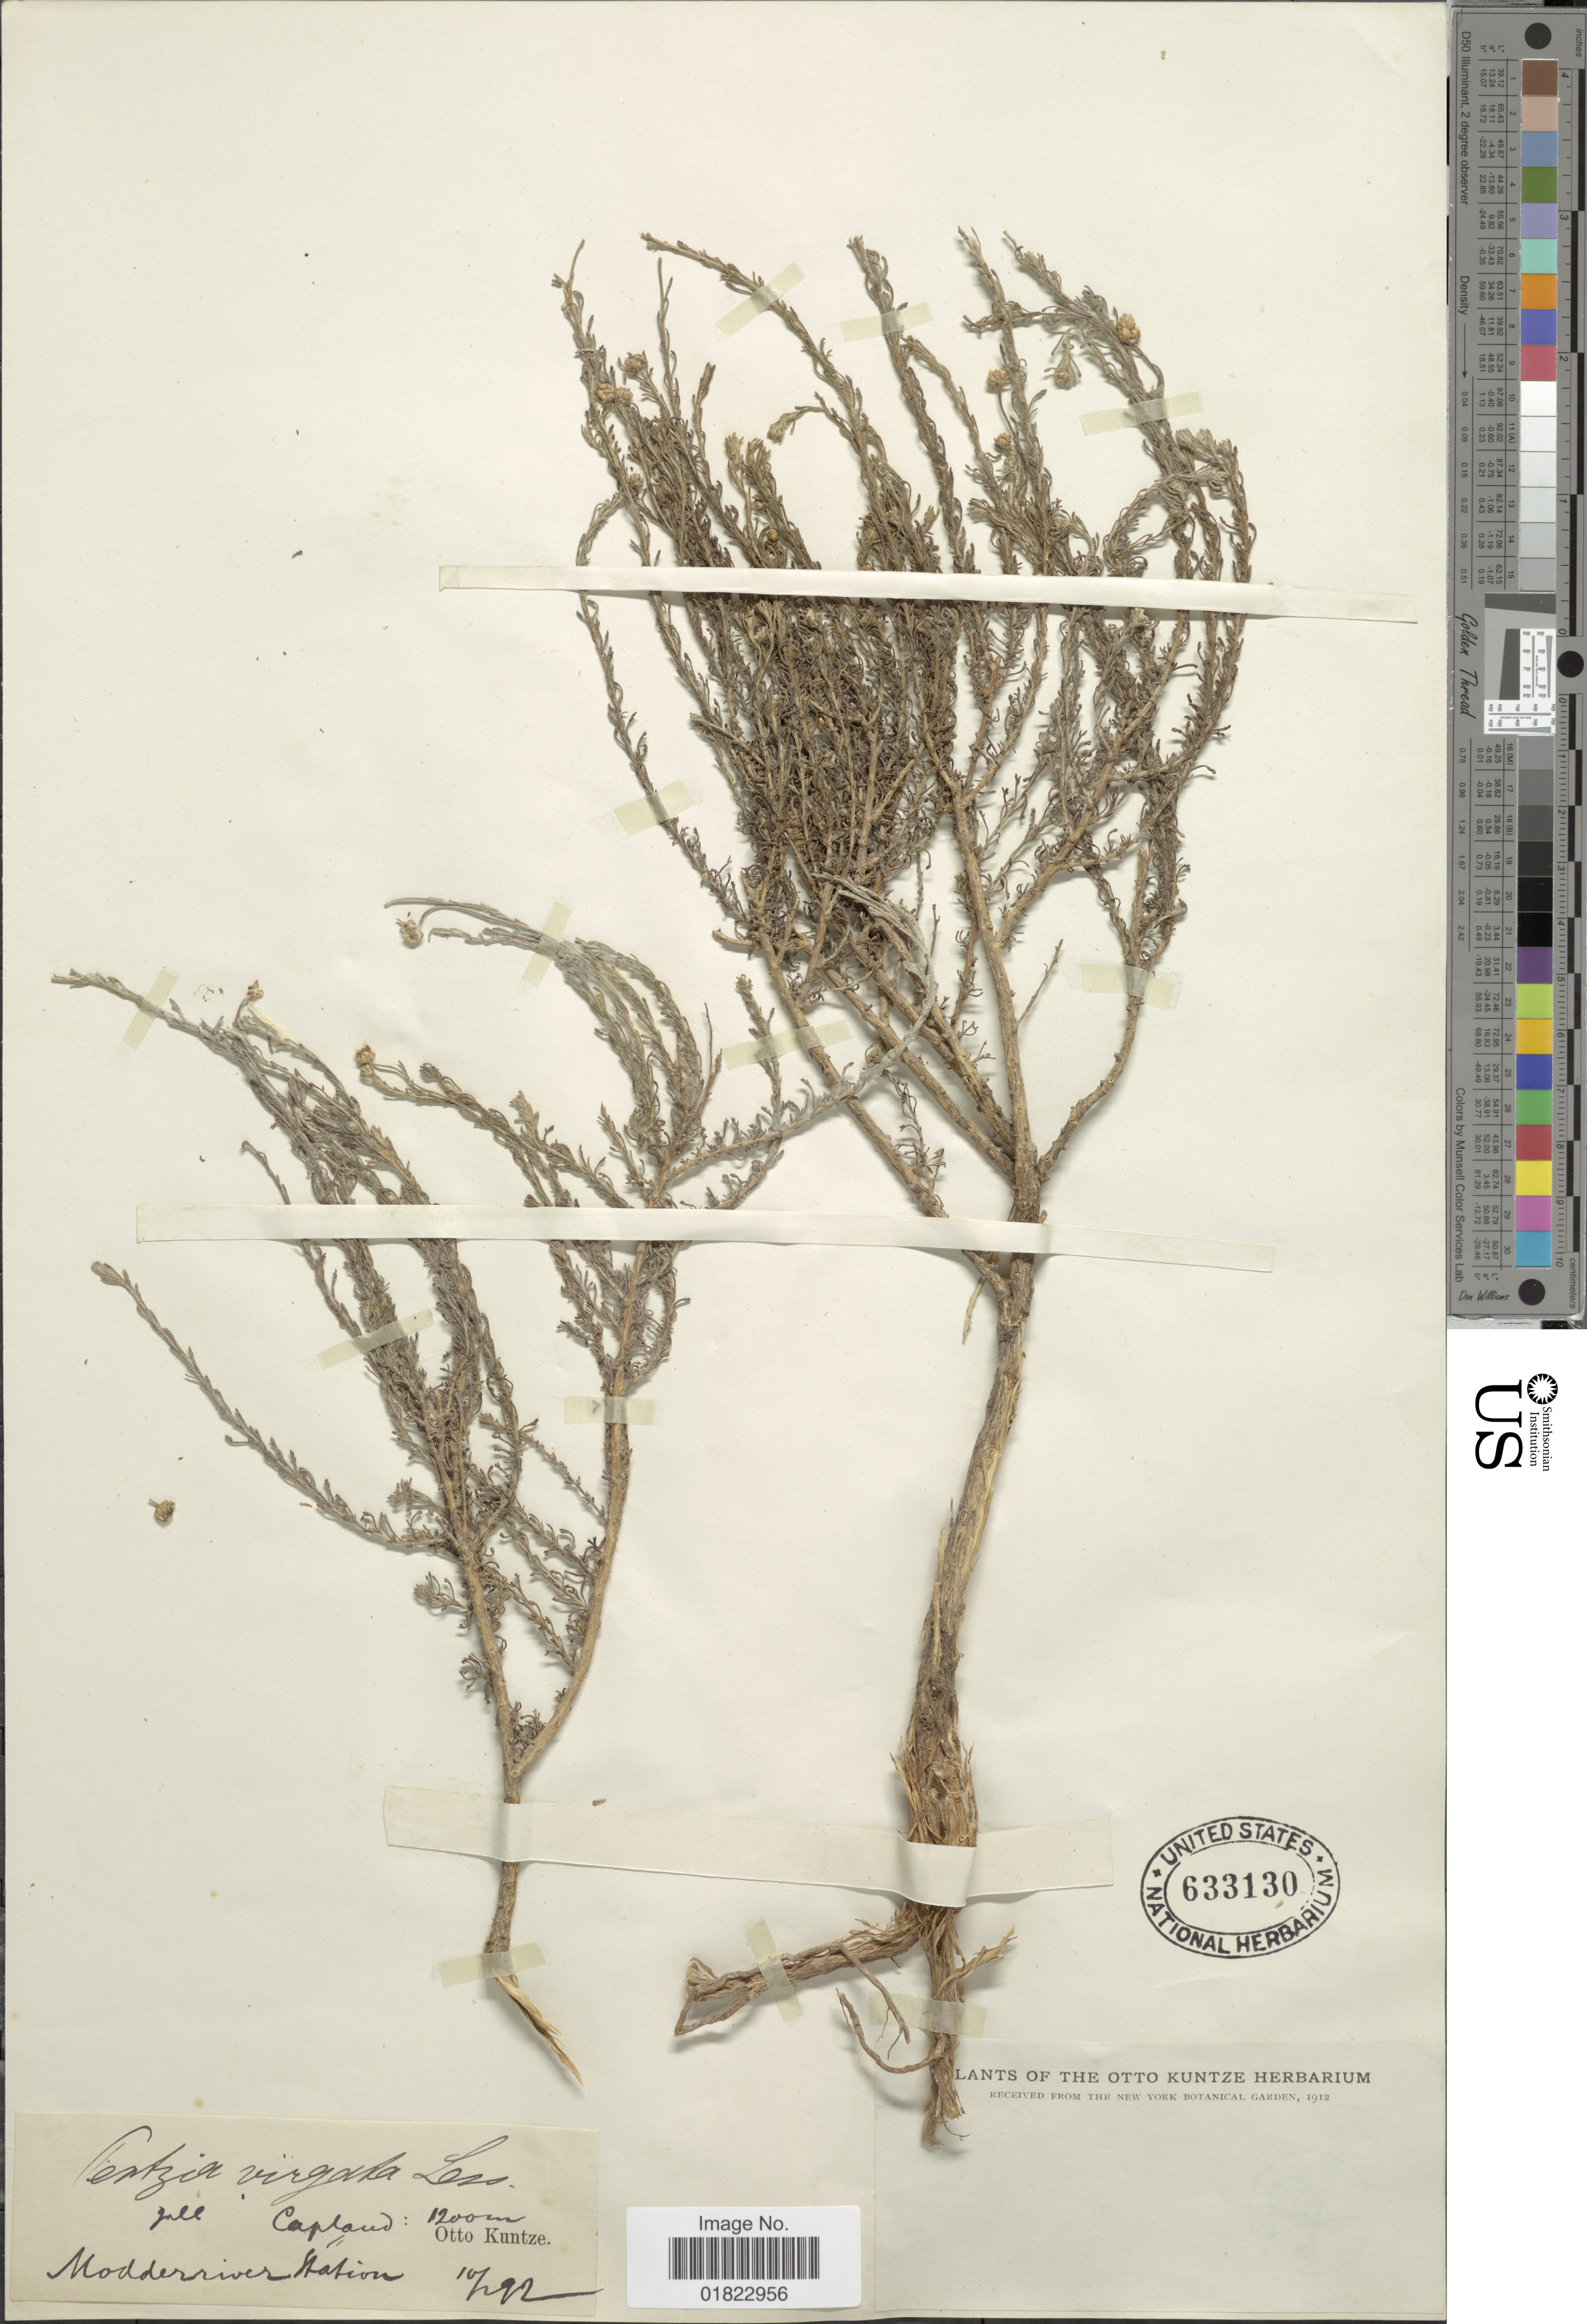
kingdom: Plantae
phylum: Tracheophyta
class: Magnoliopsida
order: Asterales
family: Asteraceae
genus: Pentzia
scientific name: Pentzia virgata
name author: Less.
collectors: C.E.O. Kuntze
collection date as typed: Transcribed d/m/y: /10/92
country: South Africa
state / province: Western Cape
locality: Capland. Modderrivier Station.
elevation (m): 1200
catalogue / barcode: US 633130